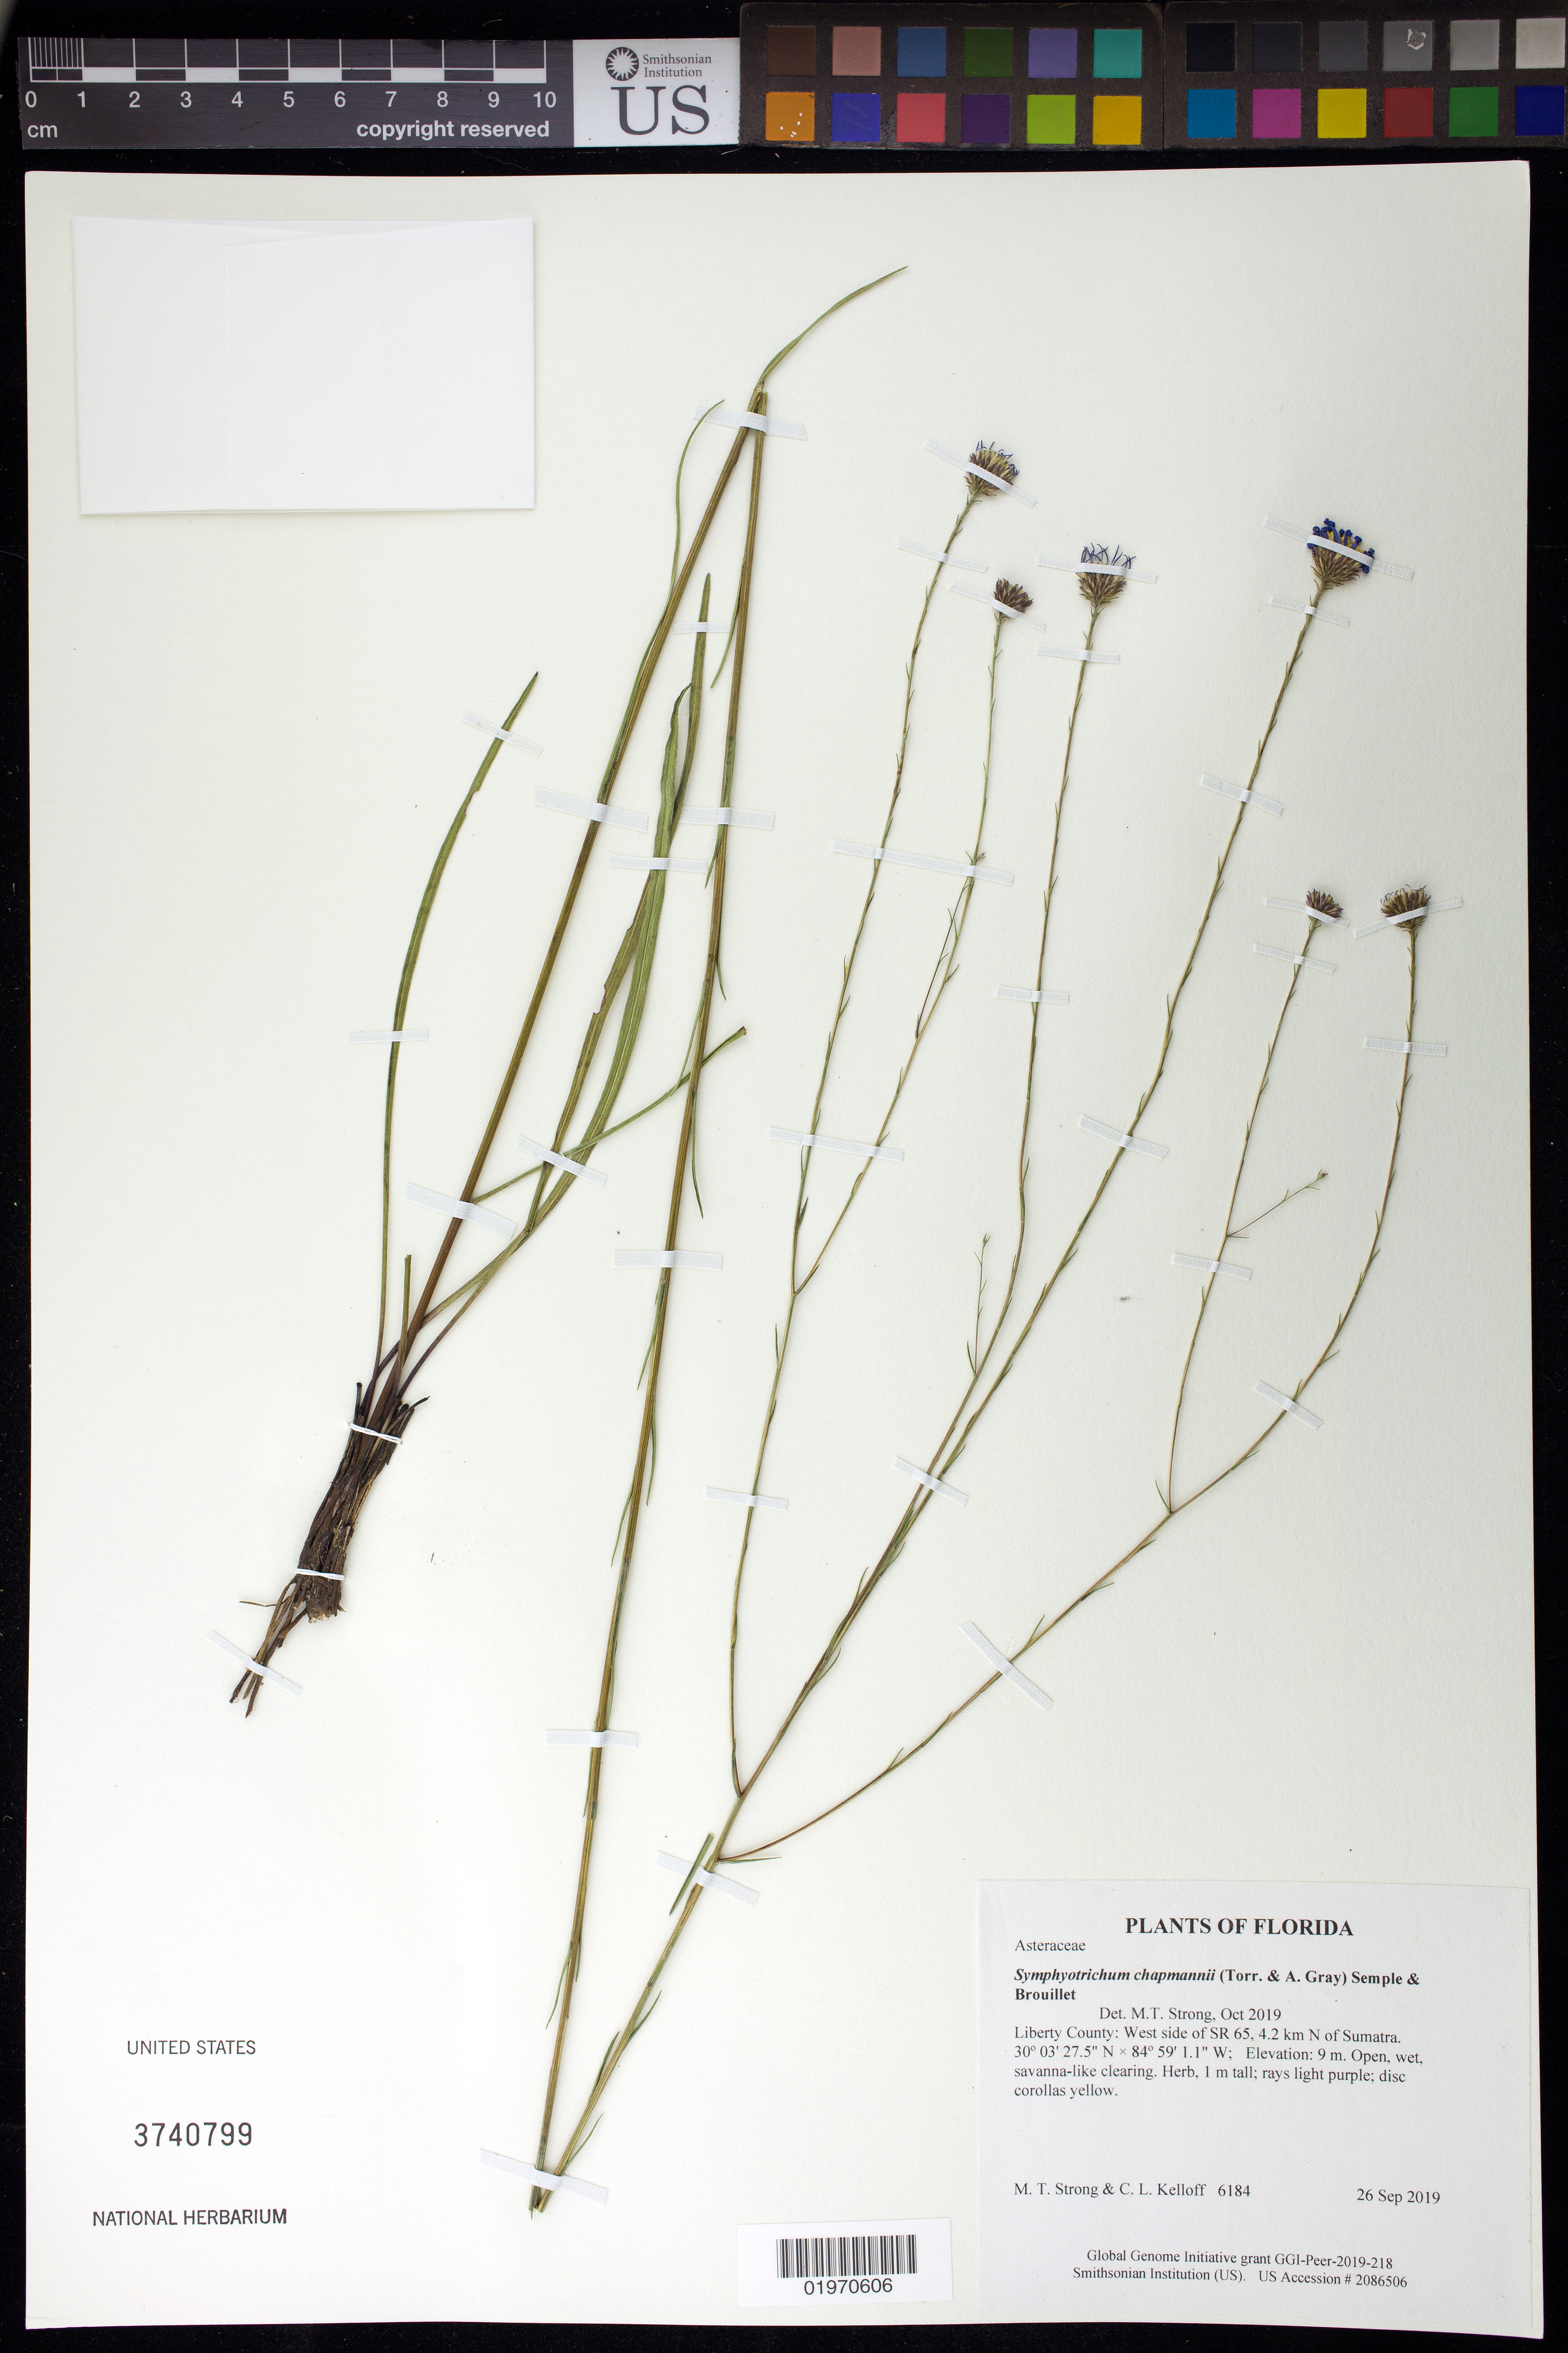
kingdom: Plantae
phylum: Tracheophyta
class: Magnoliopsida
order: Asterales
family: Asteraceae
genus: Symphyotrichum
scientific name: Symphyotrichum chapmanii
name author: (Torr. & A. Gray) Semple & Brouillet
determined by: Strong, Mark T., (BOT), Smithsonian Institution - National Museum of Natural History (UNITED STATES)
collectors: M. T. Strong & C. L. Kelloff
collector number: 6184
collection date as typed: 26 Sep 2019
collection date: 2019-09-26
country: United States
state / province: Florida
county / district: Liberty County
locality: West side of SR 65, 4.2 km N of Sumatra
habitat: Open, wet, savanna-like clearing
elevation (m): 9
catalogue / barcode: US 3740799